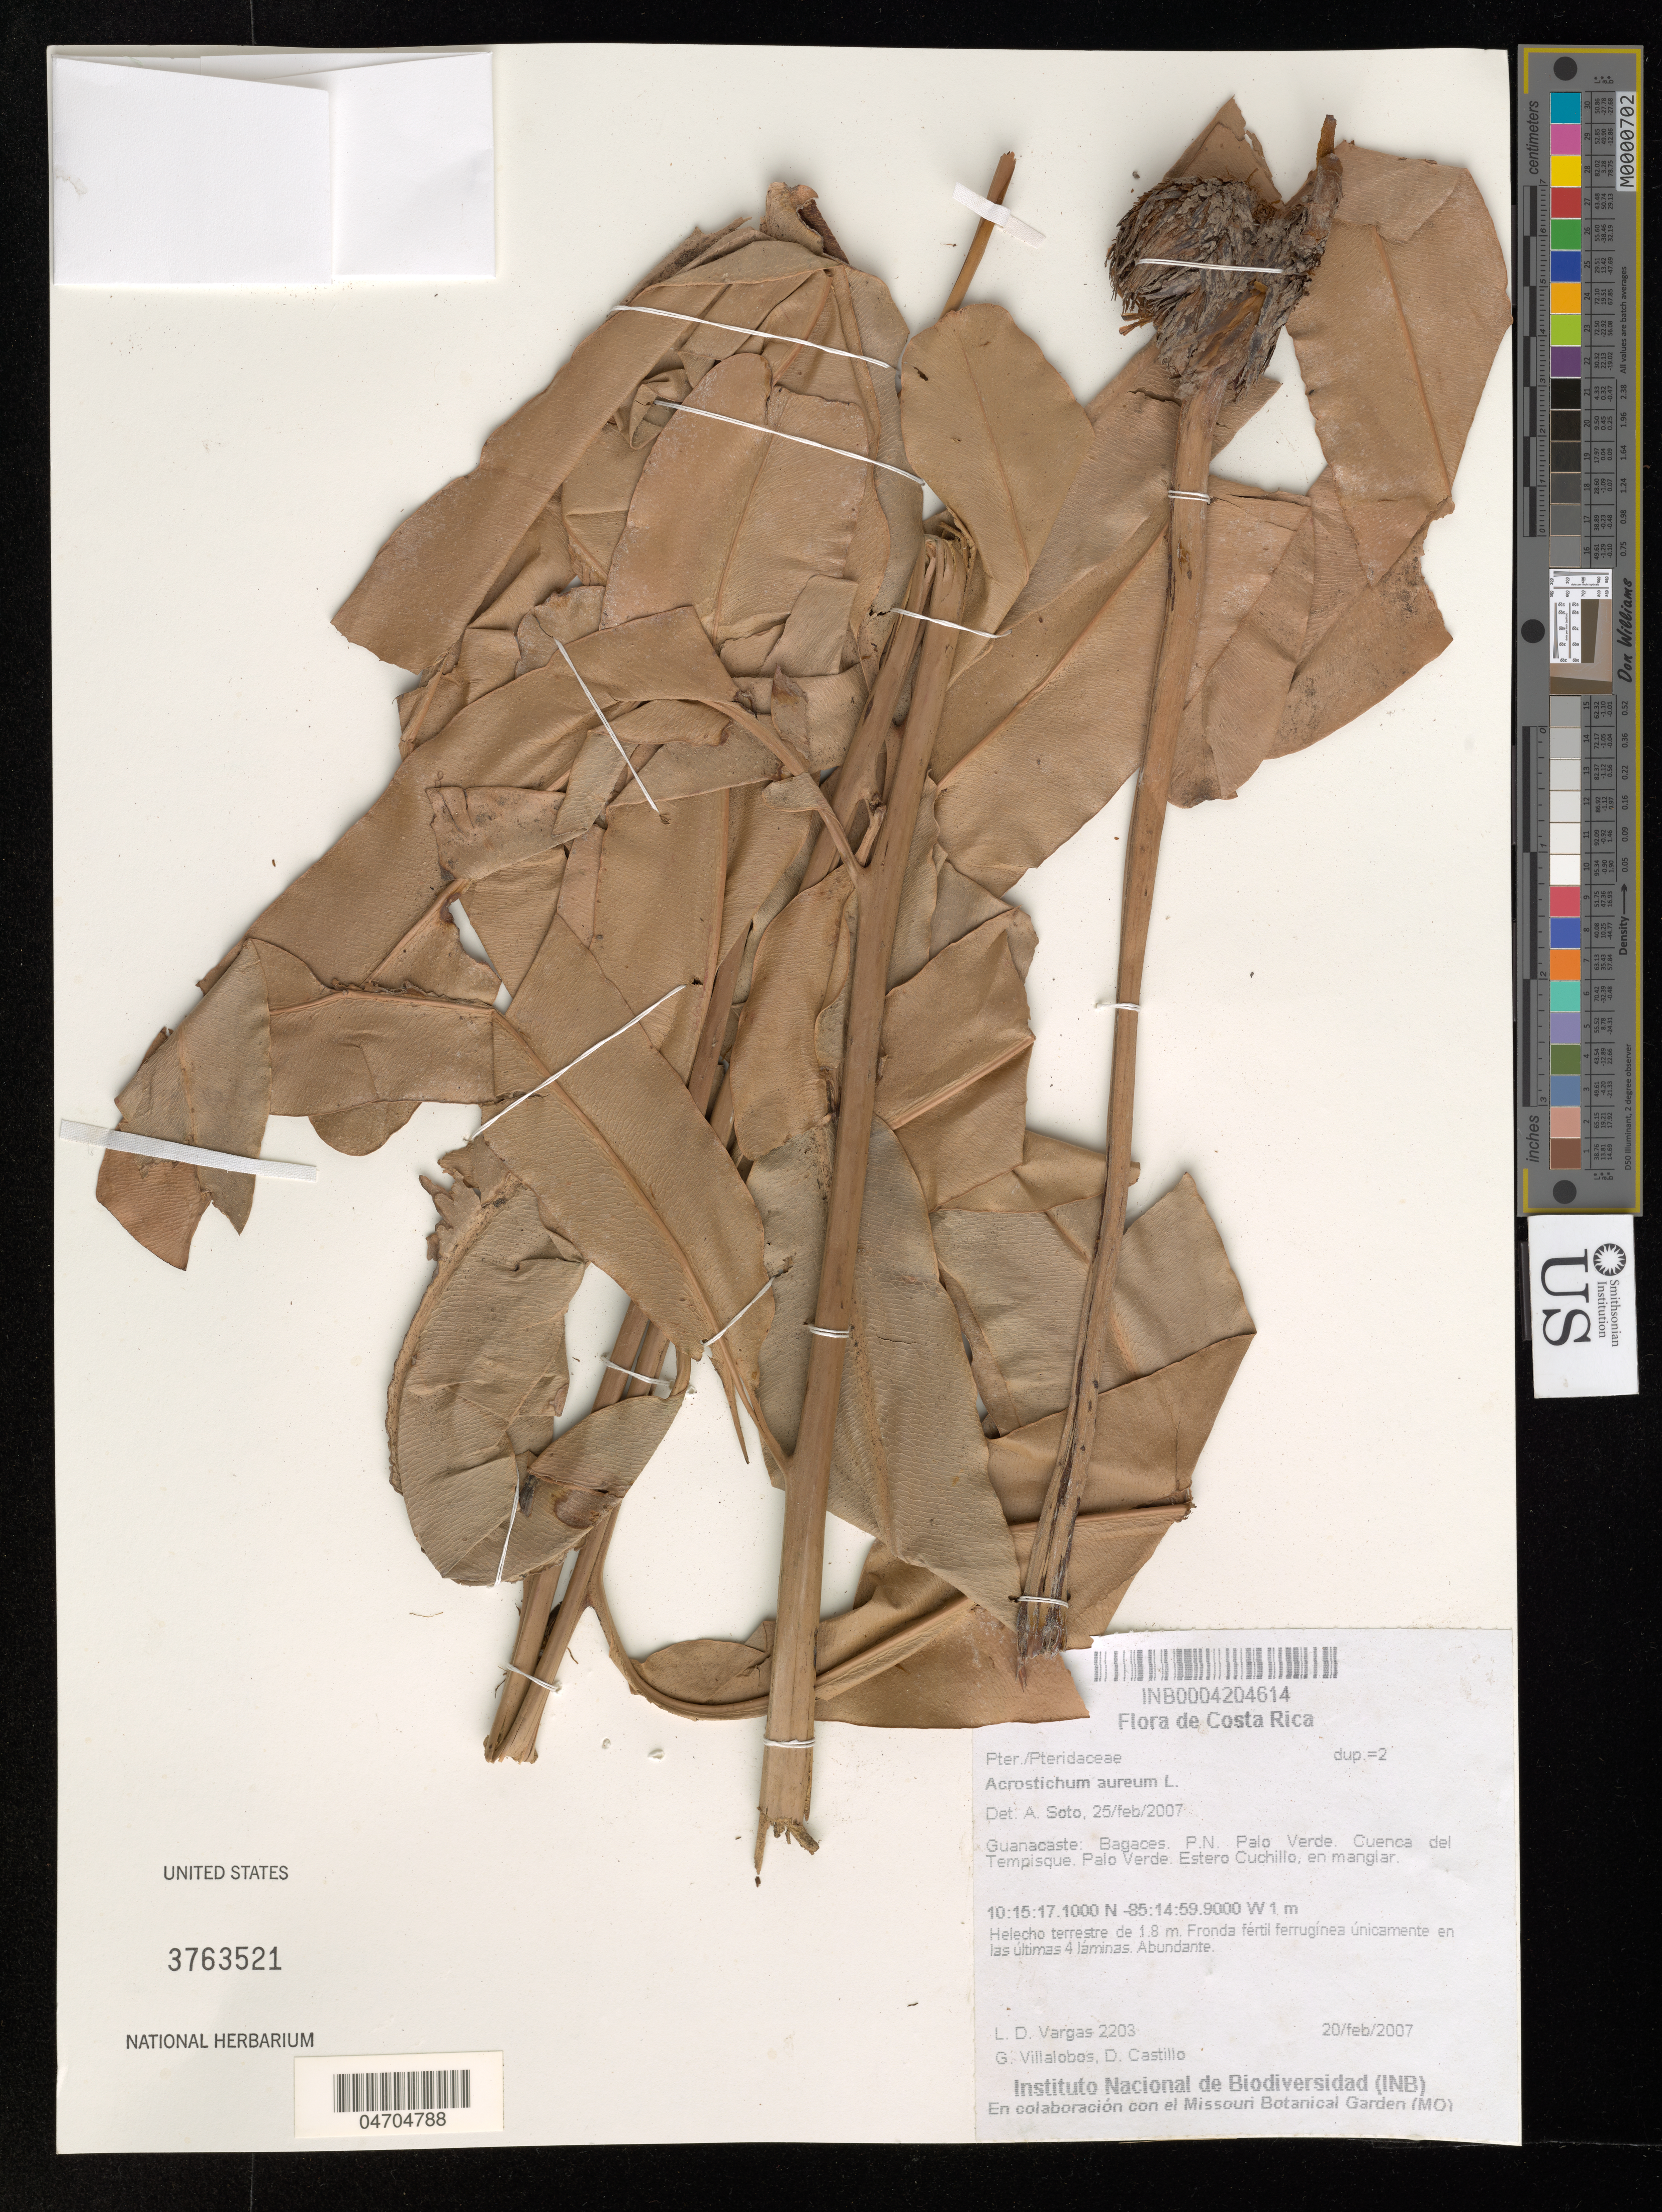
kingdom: Plantae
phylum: Tracheophyta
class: Polypodiopsida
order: Polypodiales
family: Pteridaceae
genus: Acrostichum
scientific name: Acrostichum aureum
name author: L.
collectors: L. Vargas, G. Villalobos & D. Castillo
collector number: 2203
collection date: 2007-02-20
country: Costa Rica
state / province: Guanacaste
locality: Bagaces. P. N. Palo Verde. Cuenca del Tempisque. Palo Verde Estero Cuchillo, en manglar.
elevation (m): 1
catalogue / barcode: US 3763521